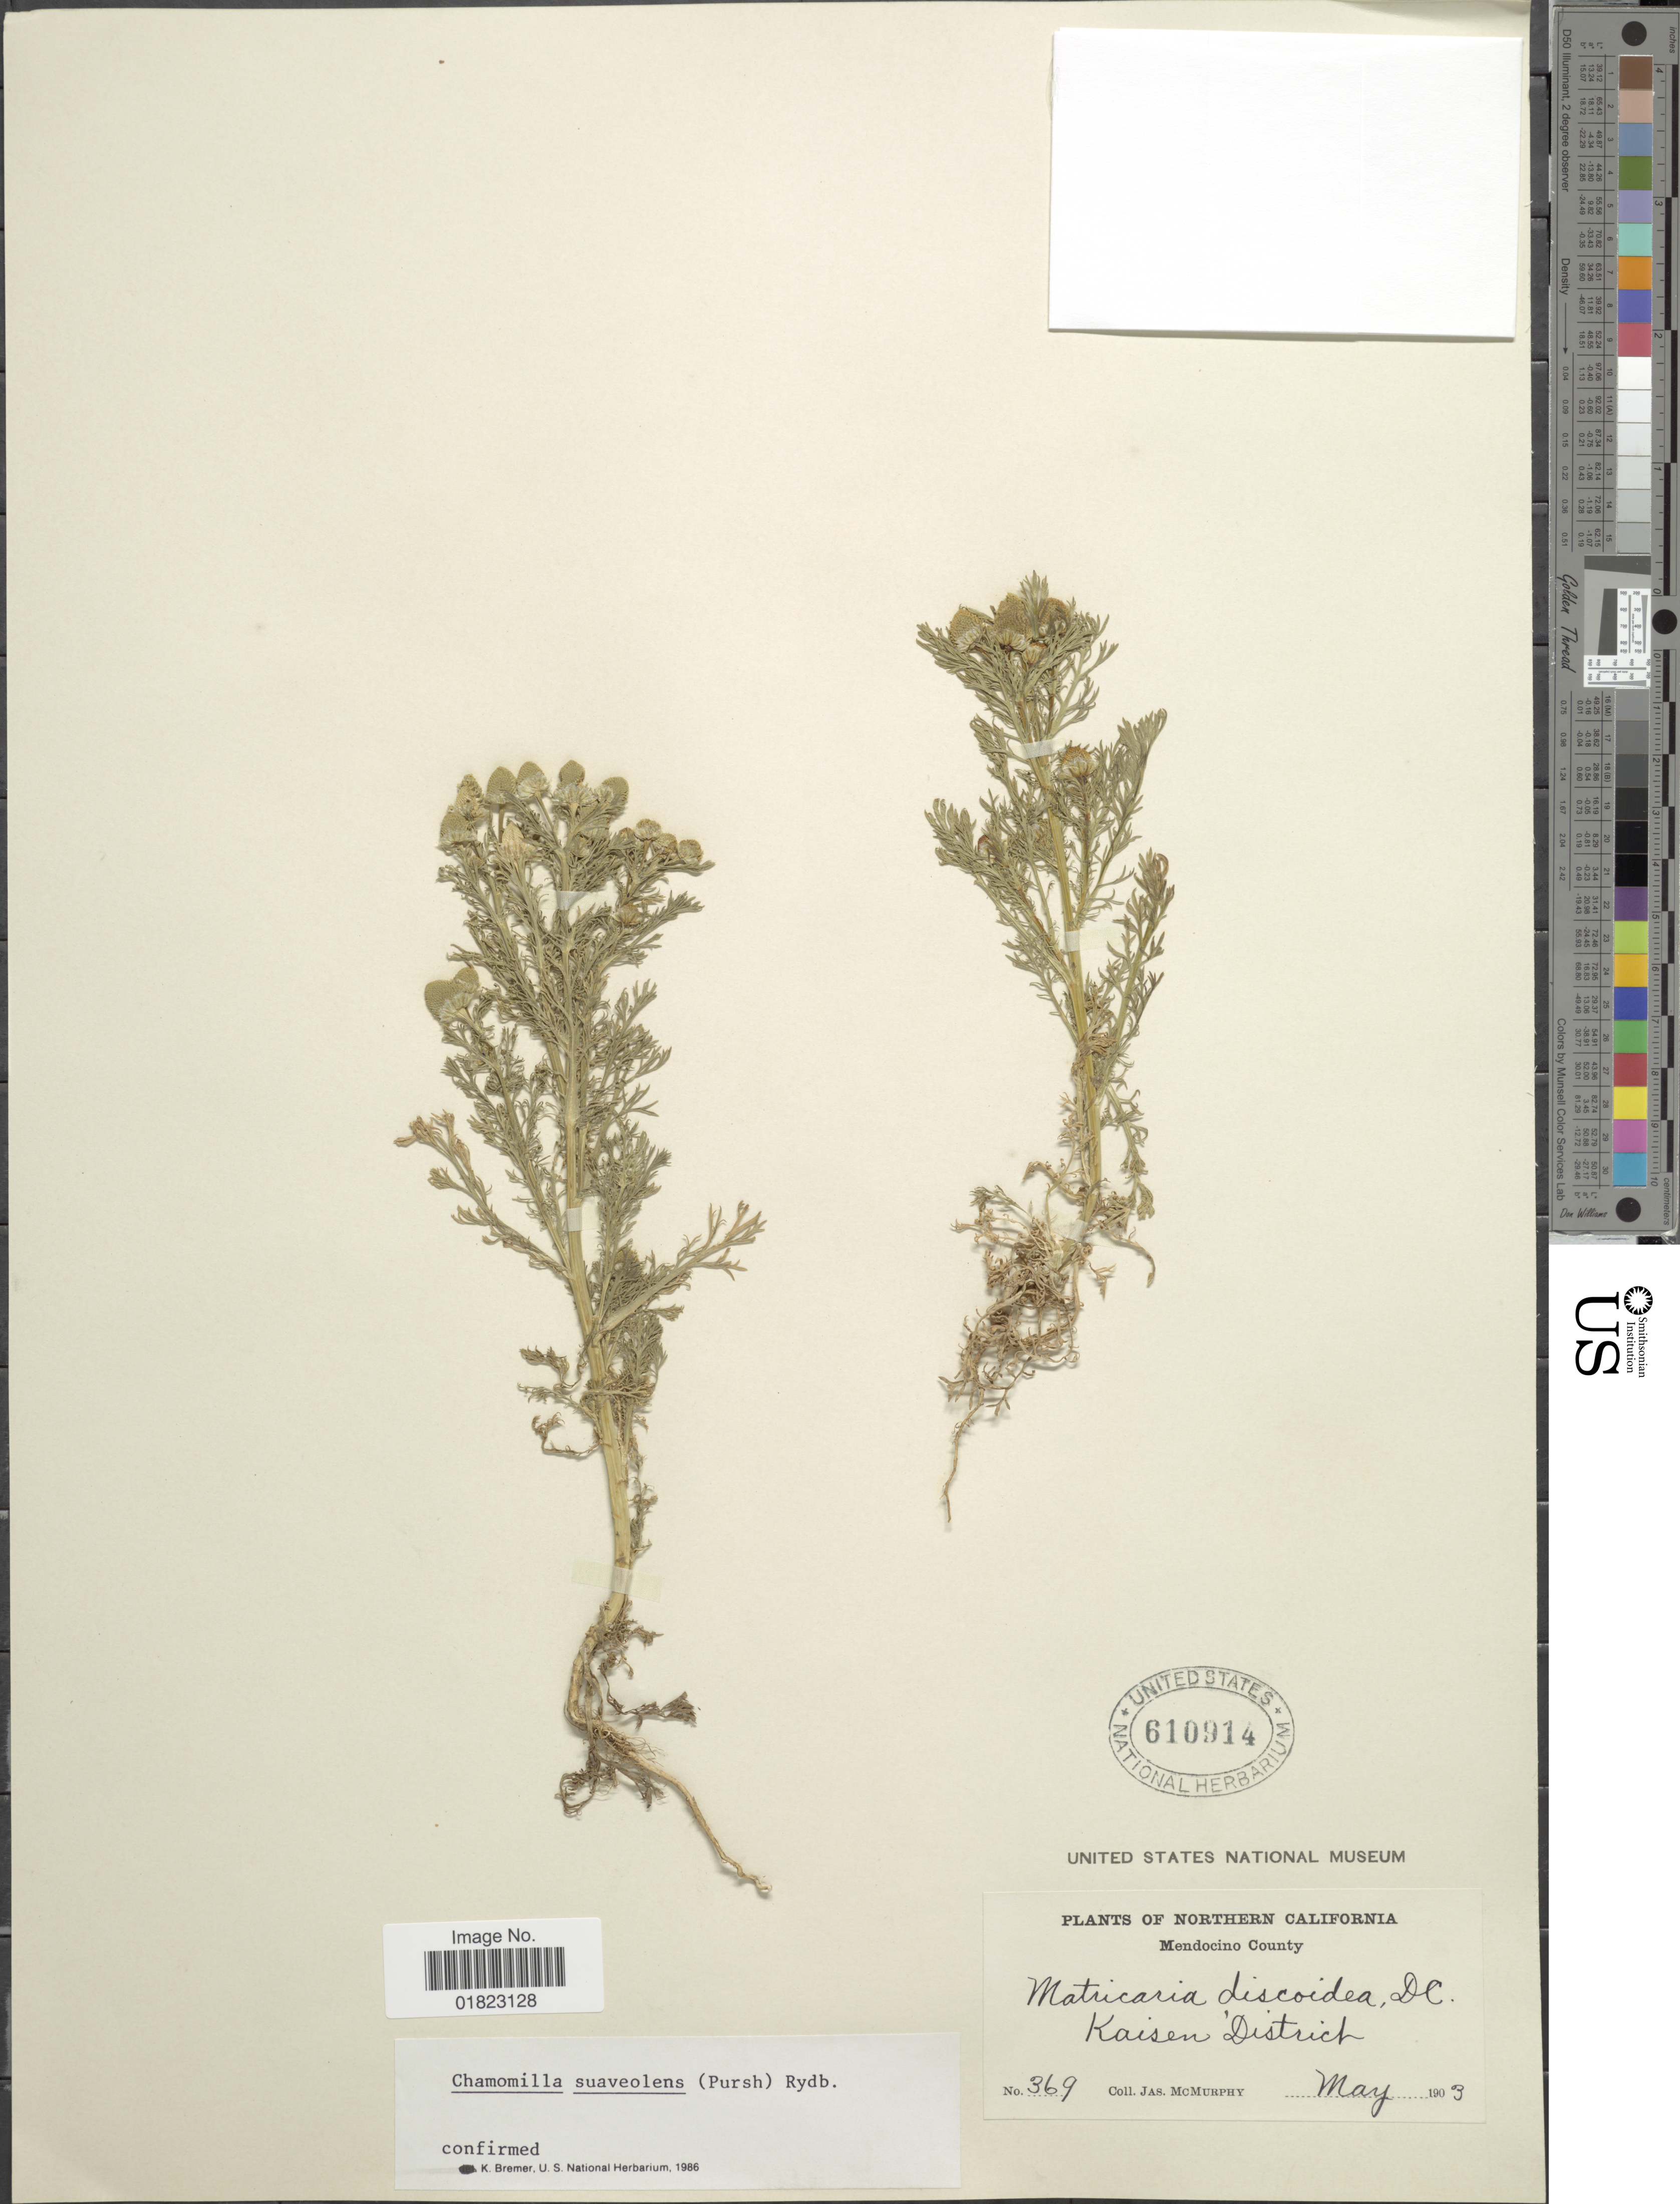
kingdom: Plantae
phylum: Tracheophyta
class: Magnoliopsida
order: Asterales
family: Asteraceae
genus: Matricaria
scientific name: Matricaria matricarioides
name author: (Less.) Porter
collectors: J. MacMurphy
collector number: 369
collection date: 1903-05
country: United States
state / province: California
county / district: Mendocino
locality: California. Kaisen District. Mendocino County.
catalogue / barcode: US 610914